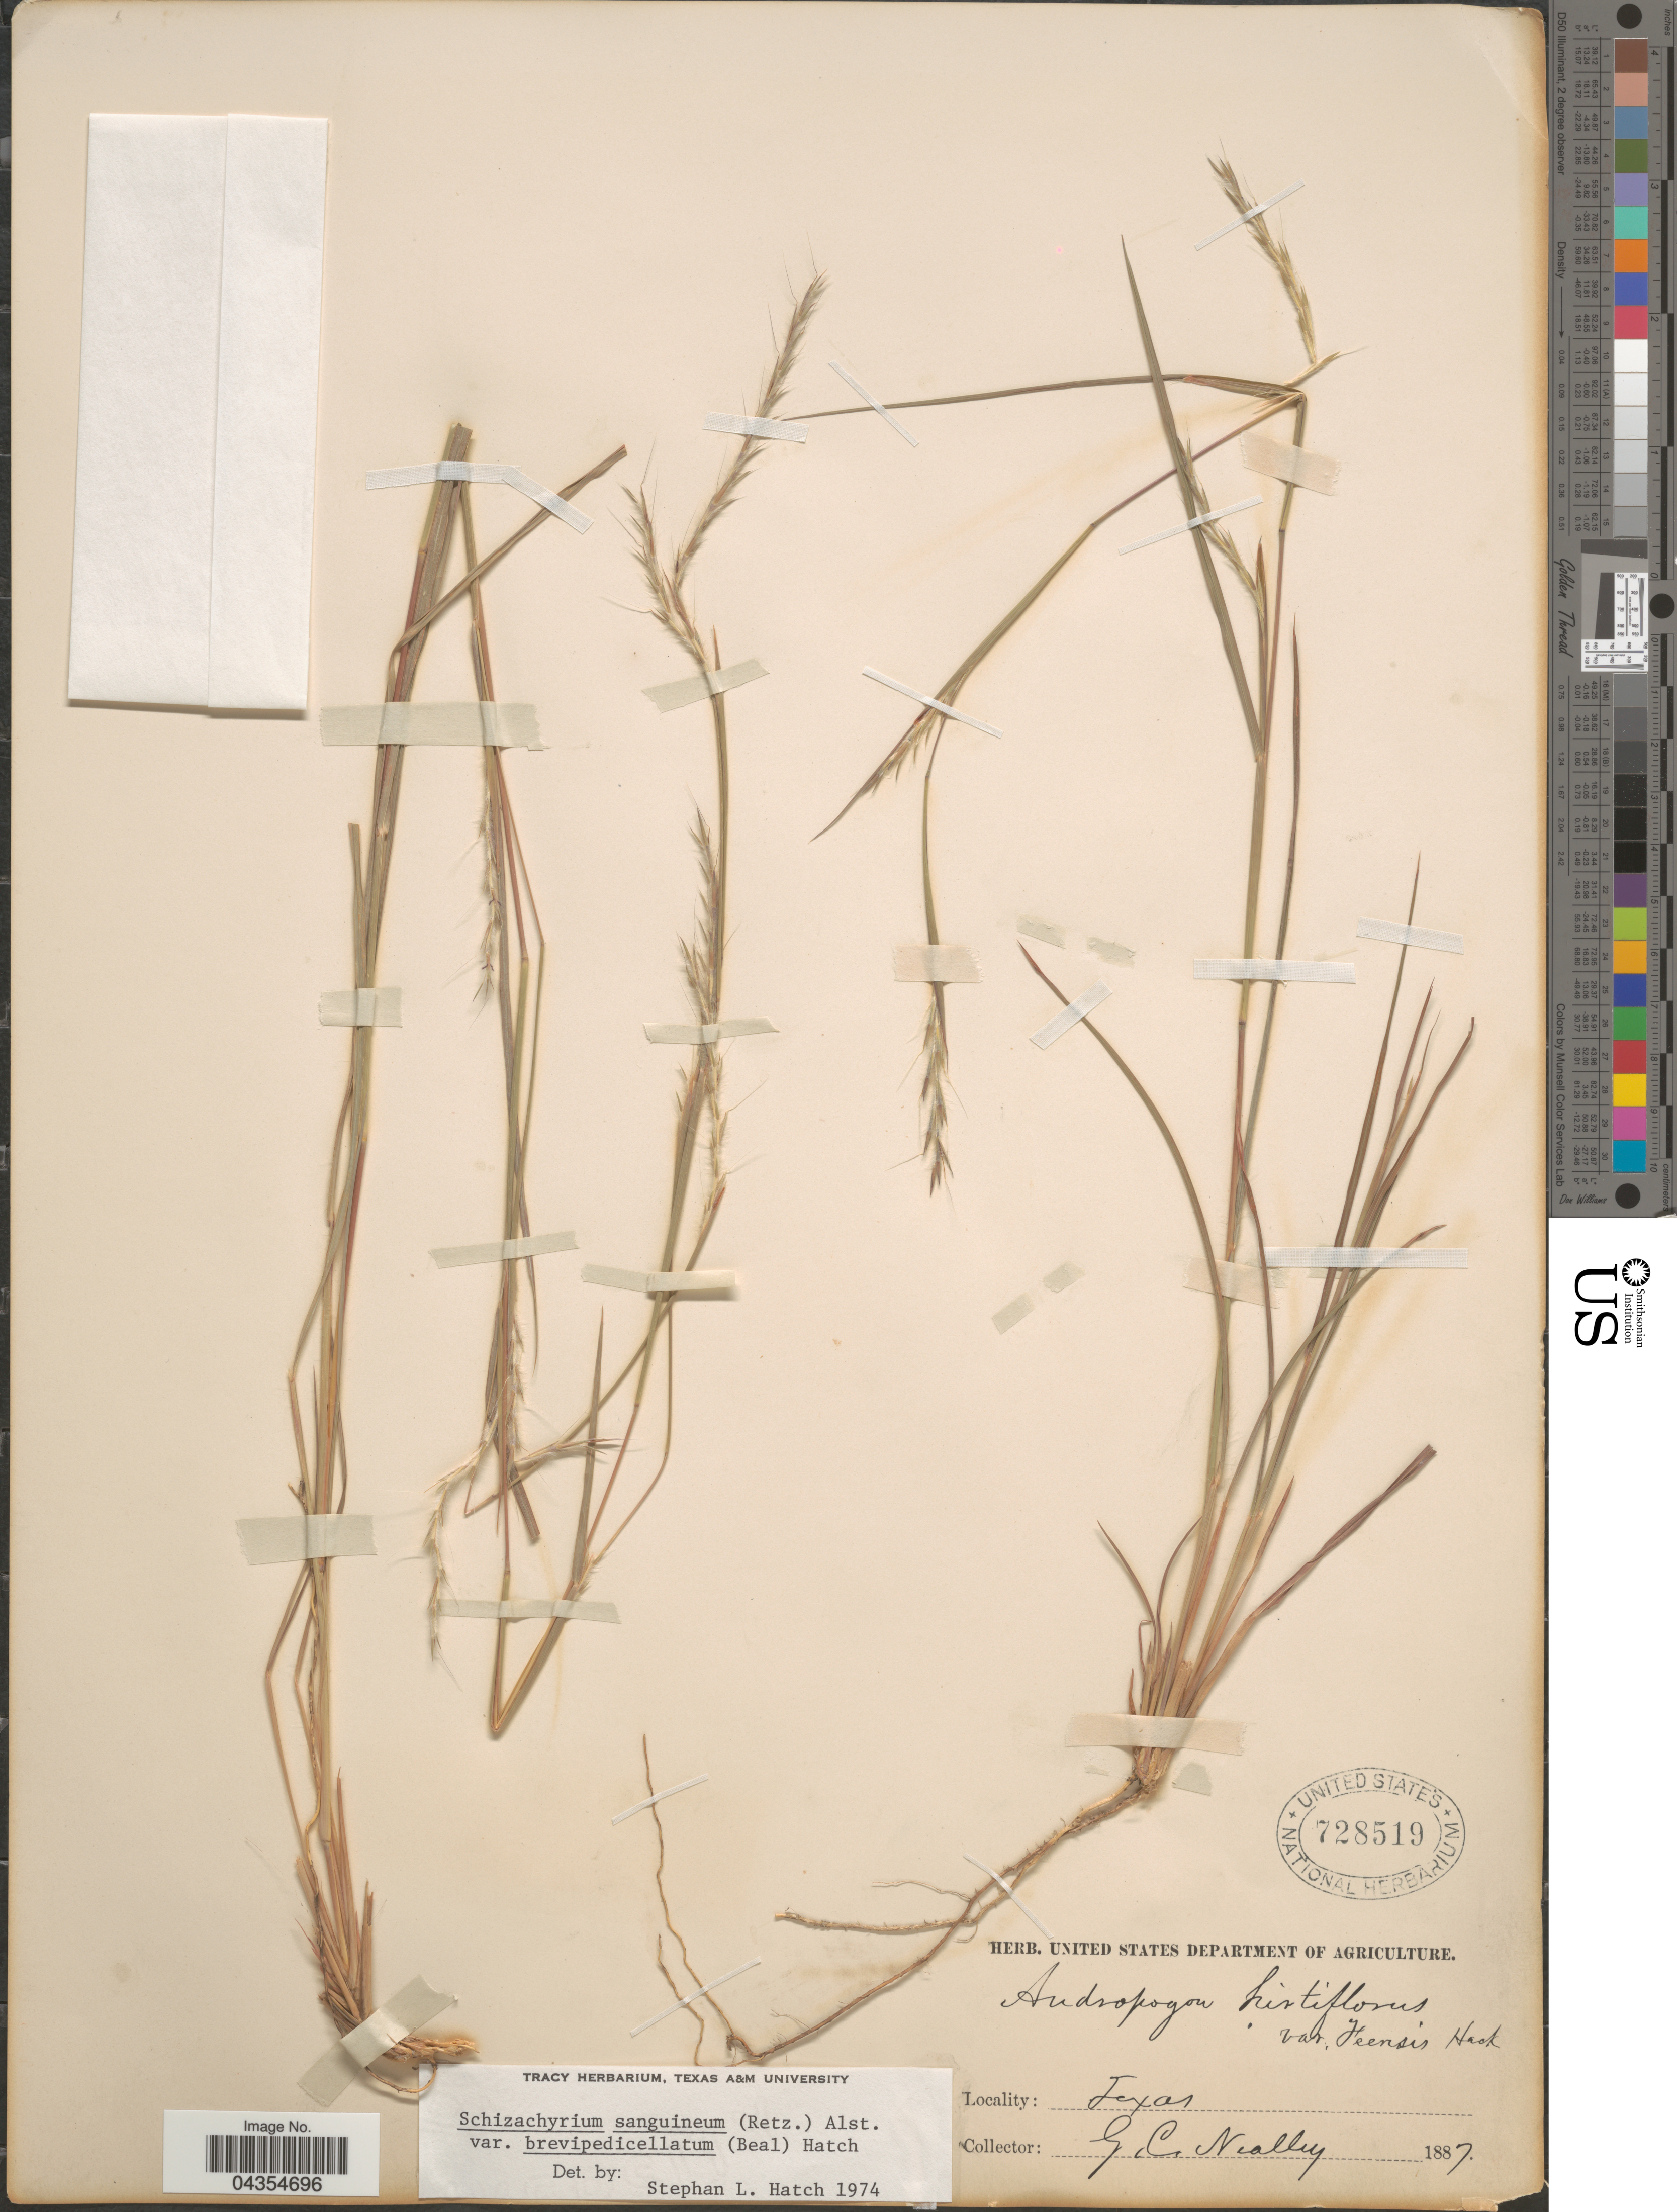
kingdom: Plantae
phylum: Tracheophyta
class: Liliopsida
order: Poales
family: Poaceae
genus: Schizachyrium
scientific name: Schizachyrium sanguineum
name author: (Retz.) Alston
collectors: G. C. Nealley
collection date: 1887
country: United States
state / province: Texas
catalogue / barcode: US 728519